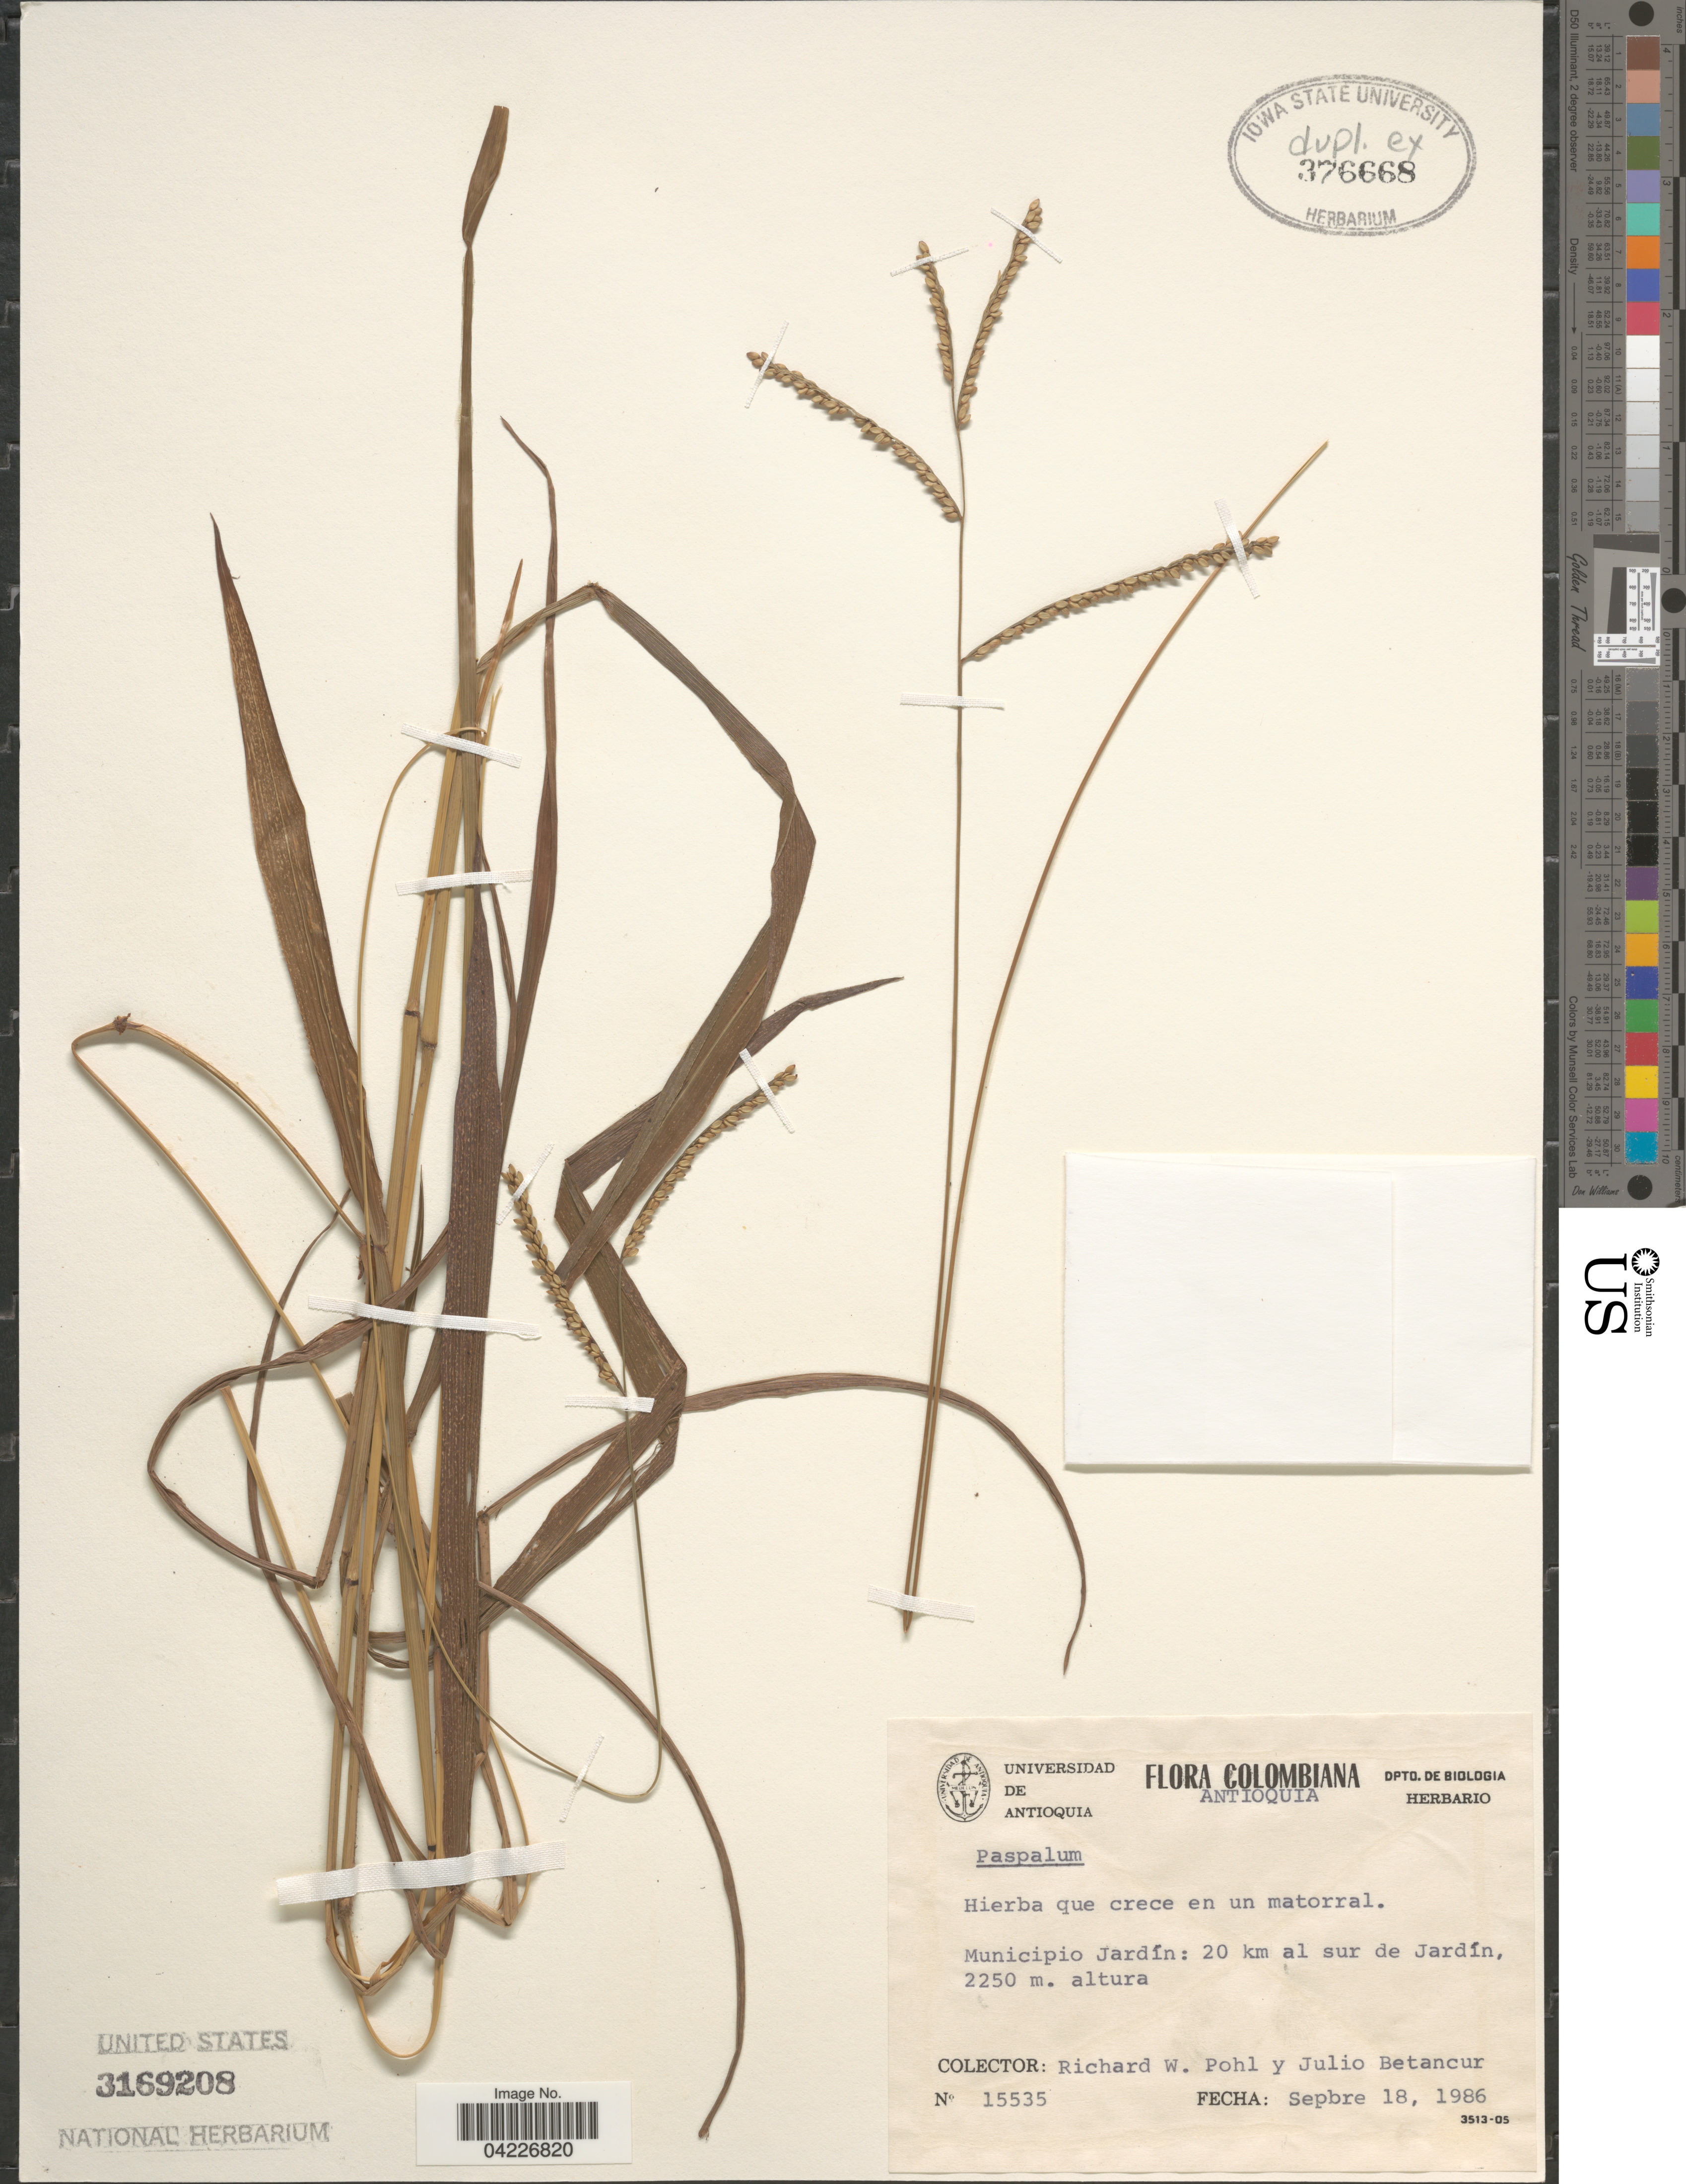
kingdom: Plantae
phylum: Tracheophyta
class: Liliopsida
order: Poales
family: Poaceae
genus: Paspalum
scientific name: Paspalum sp.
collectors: R. W. Pohl & J. Betancur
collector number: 15535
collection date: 1986-09-18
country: Colombia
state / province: Antioquia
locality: Municipio Jardín: 20 km al sur de Jardín.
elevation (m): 2250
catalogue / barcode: US 3169208